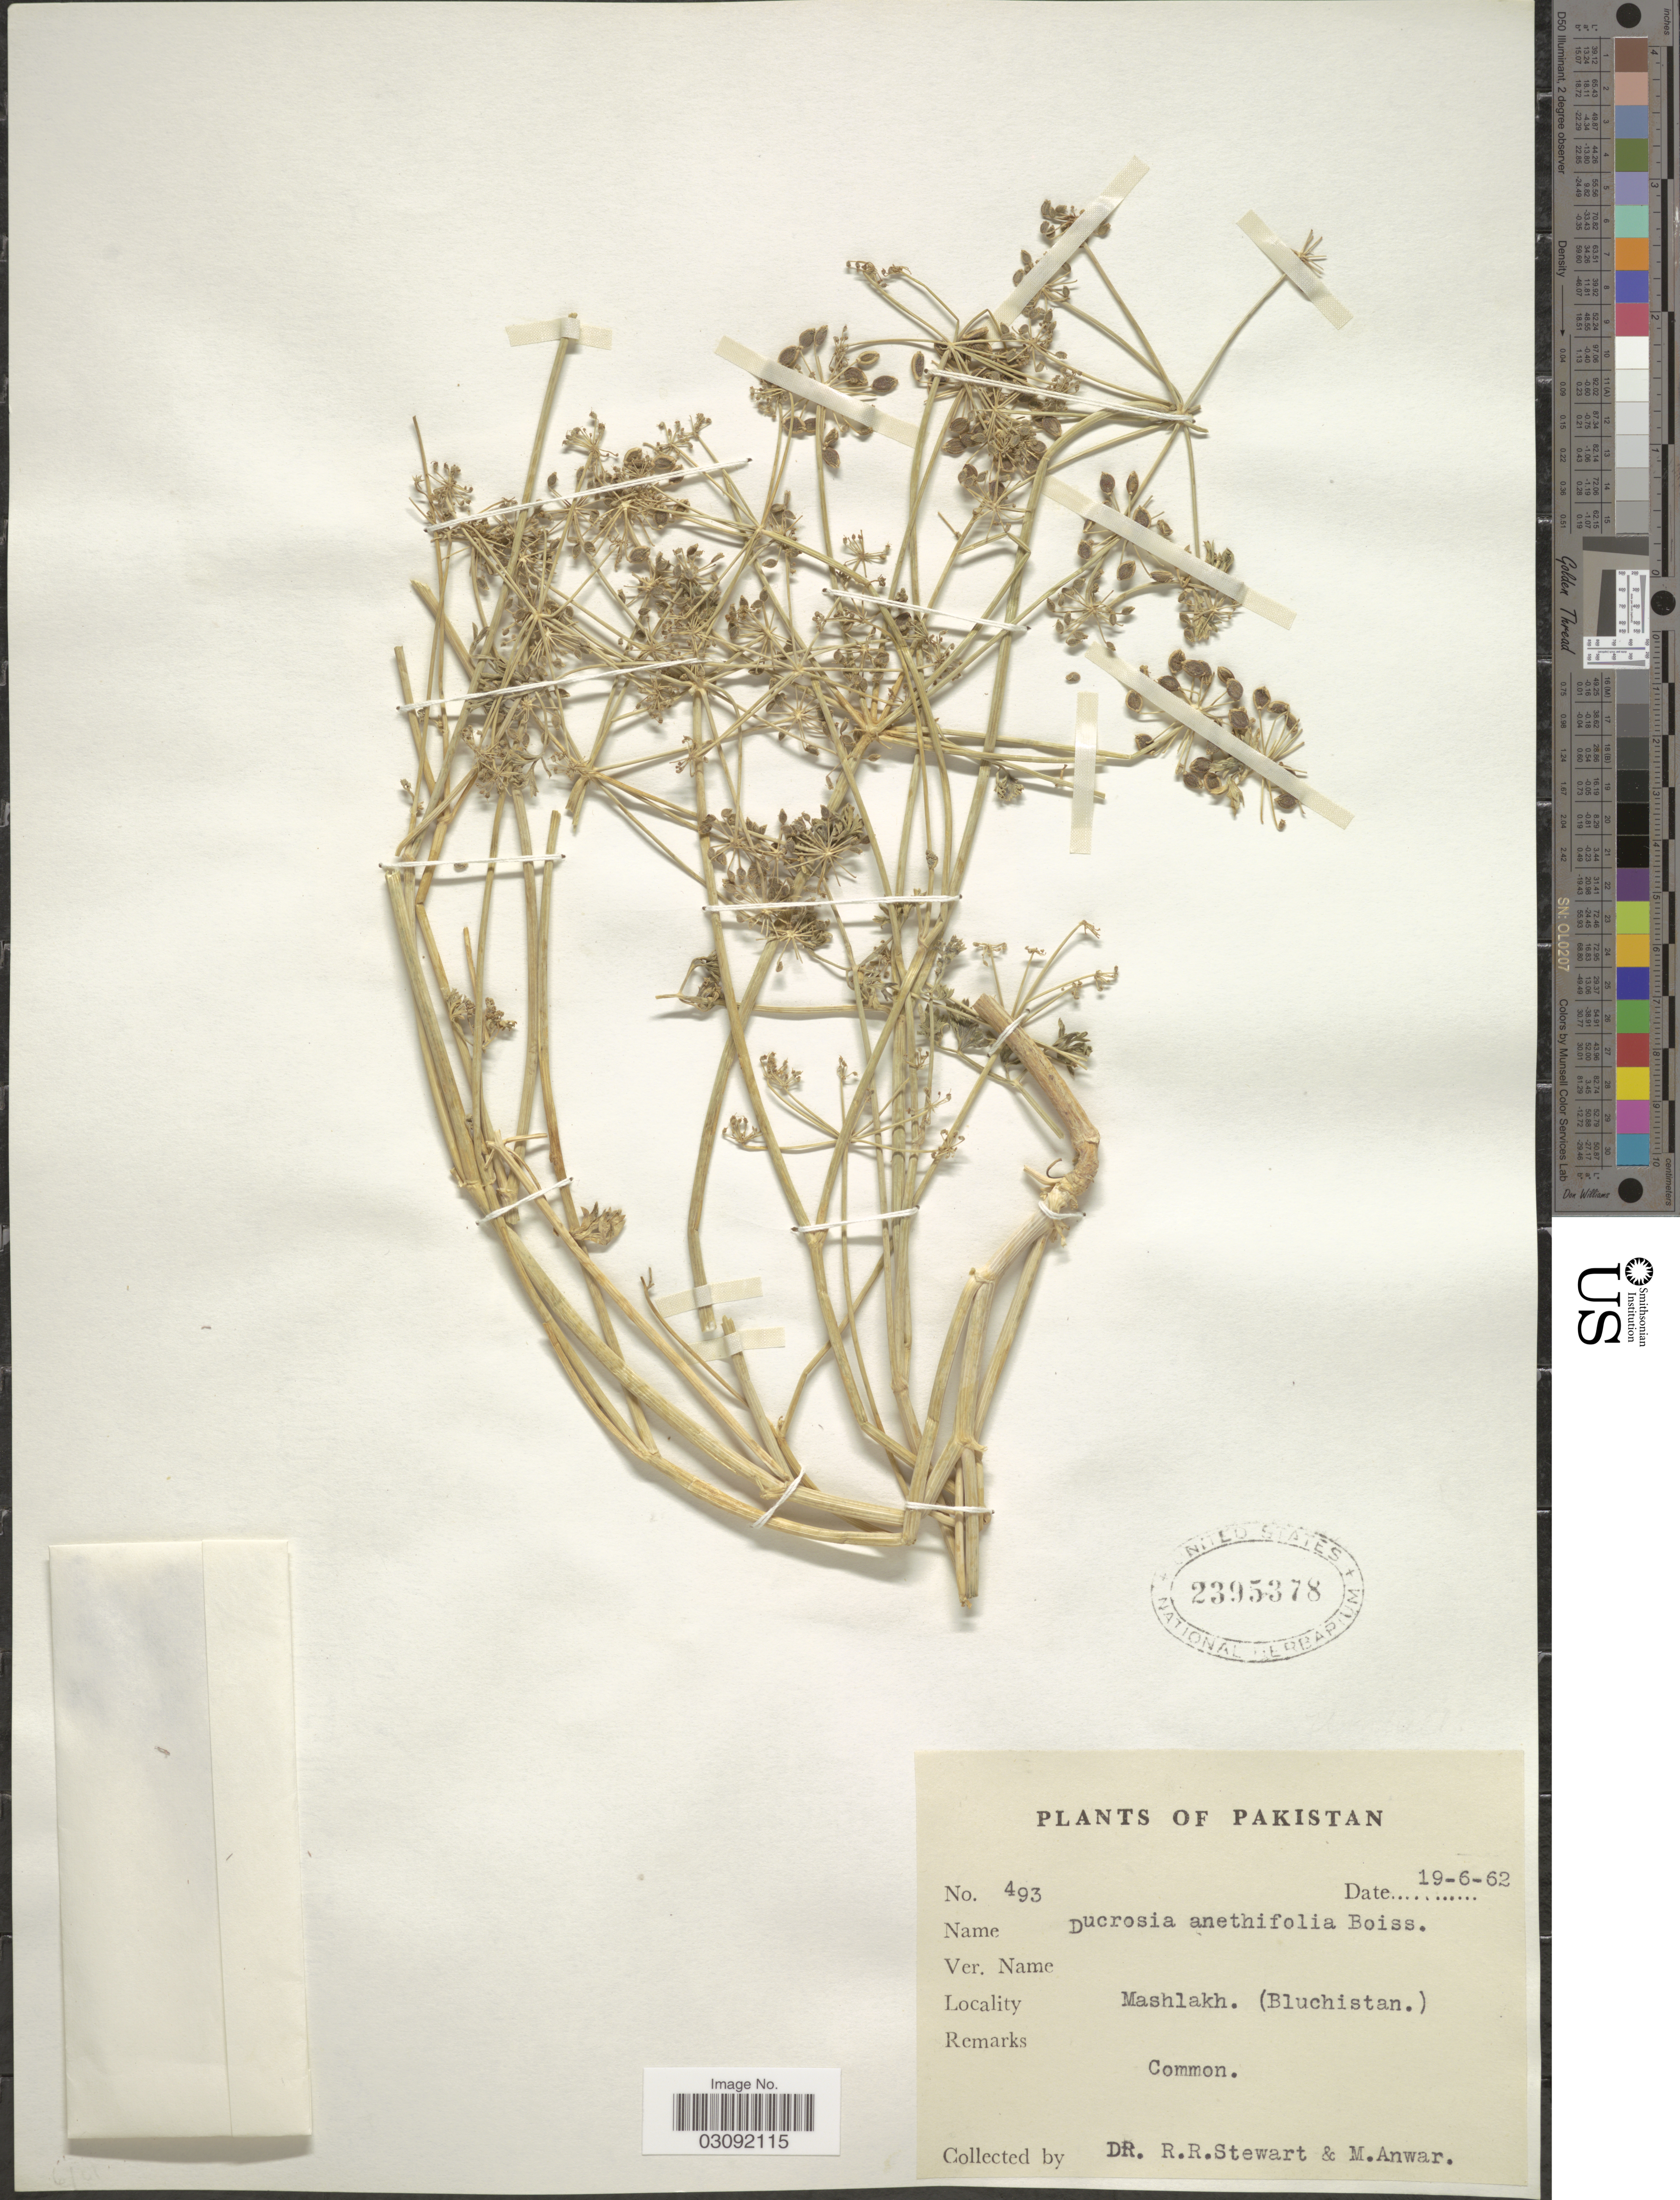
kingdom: Plantae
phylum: Tracheophyta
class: Magnoliopsida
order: Apiales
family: Apiaceae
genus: Ducrosia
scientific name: Ducrosia anethifolia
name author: (DC.) Boiss.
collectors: R. Stewart & M. Anwar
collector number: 493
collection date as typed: Transcribed d/m/y: 19/6/62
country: Pakistan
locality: Mashlakh. (Bluchistan).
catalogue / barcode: US 2395378